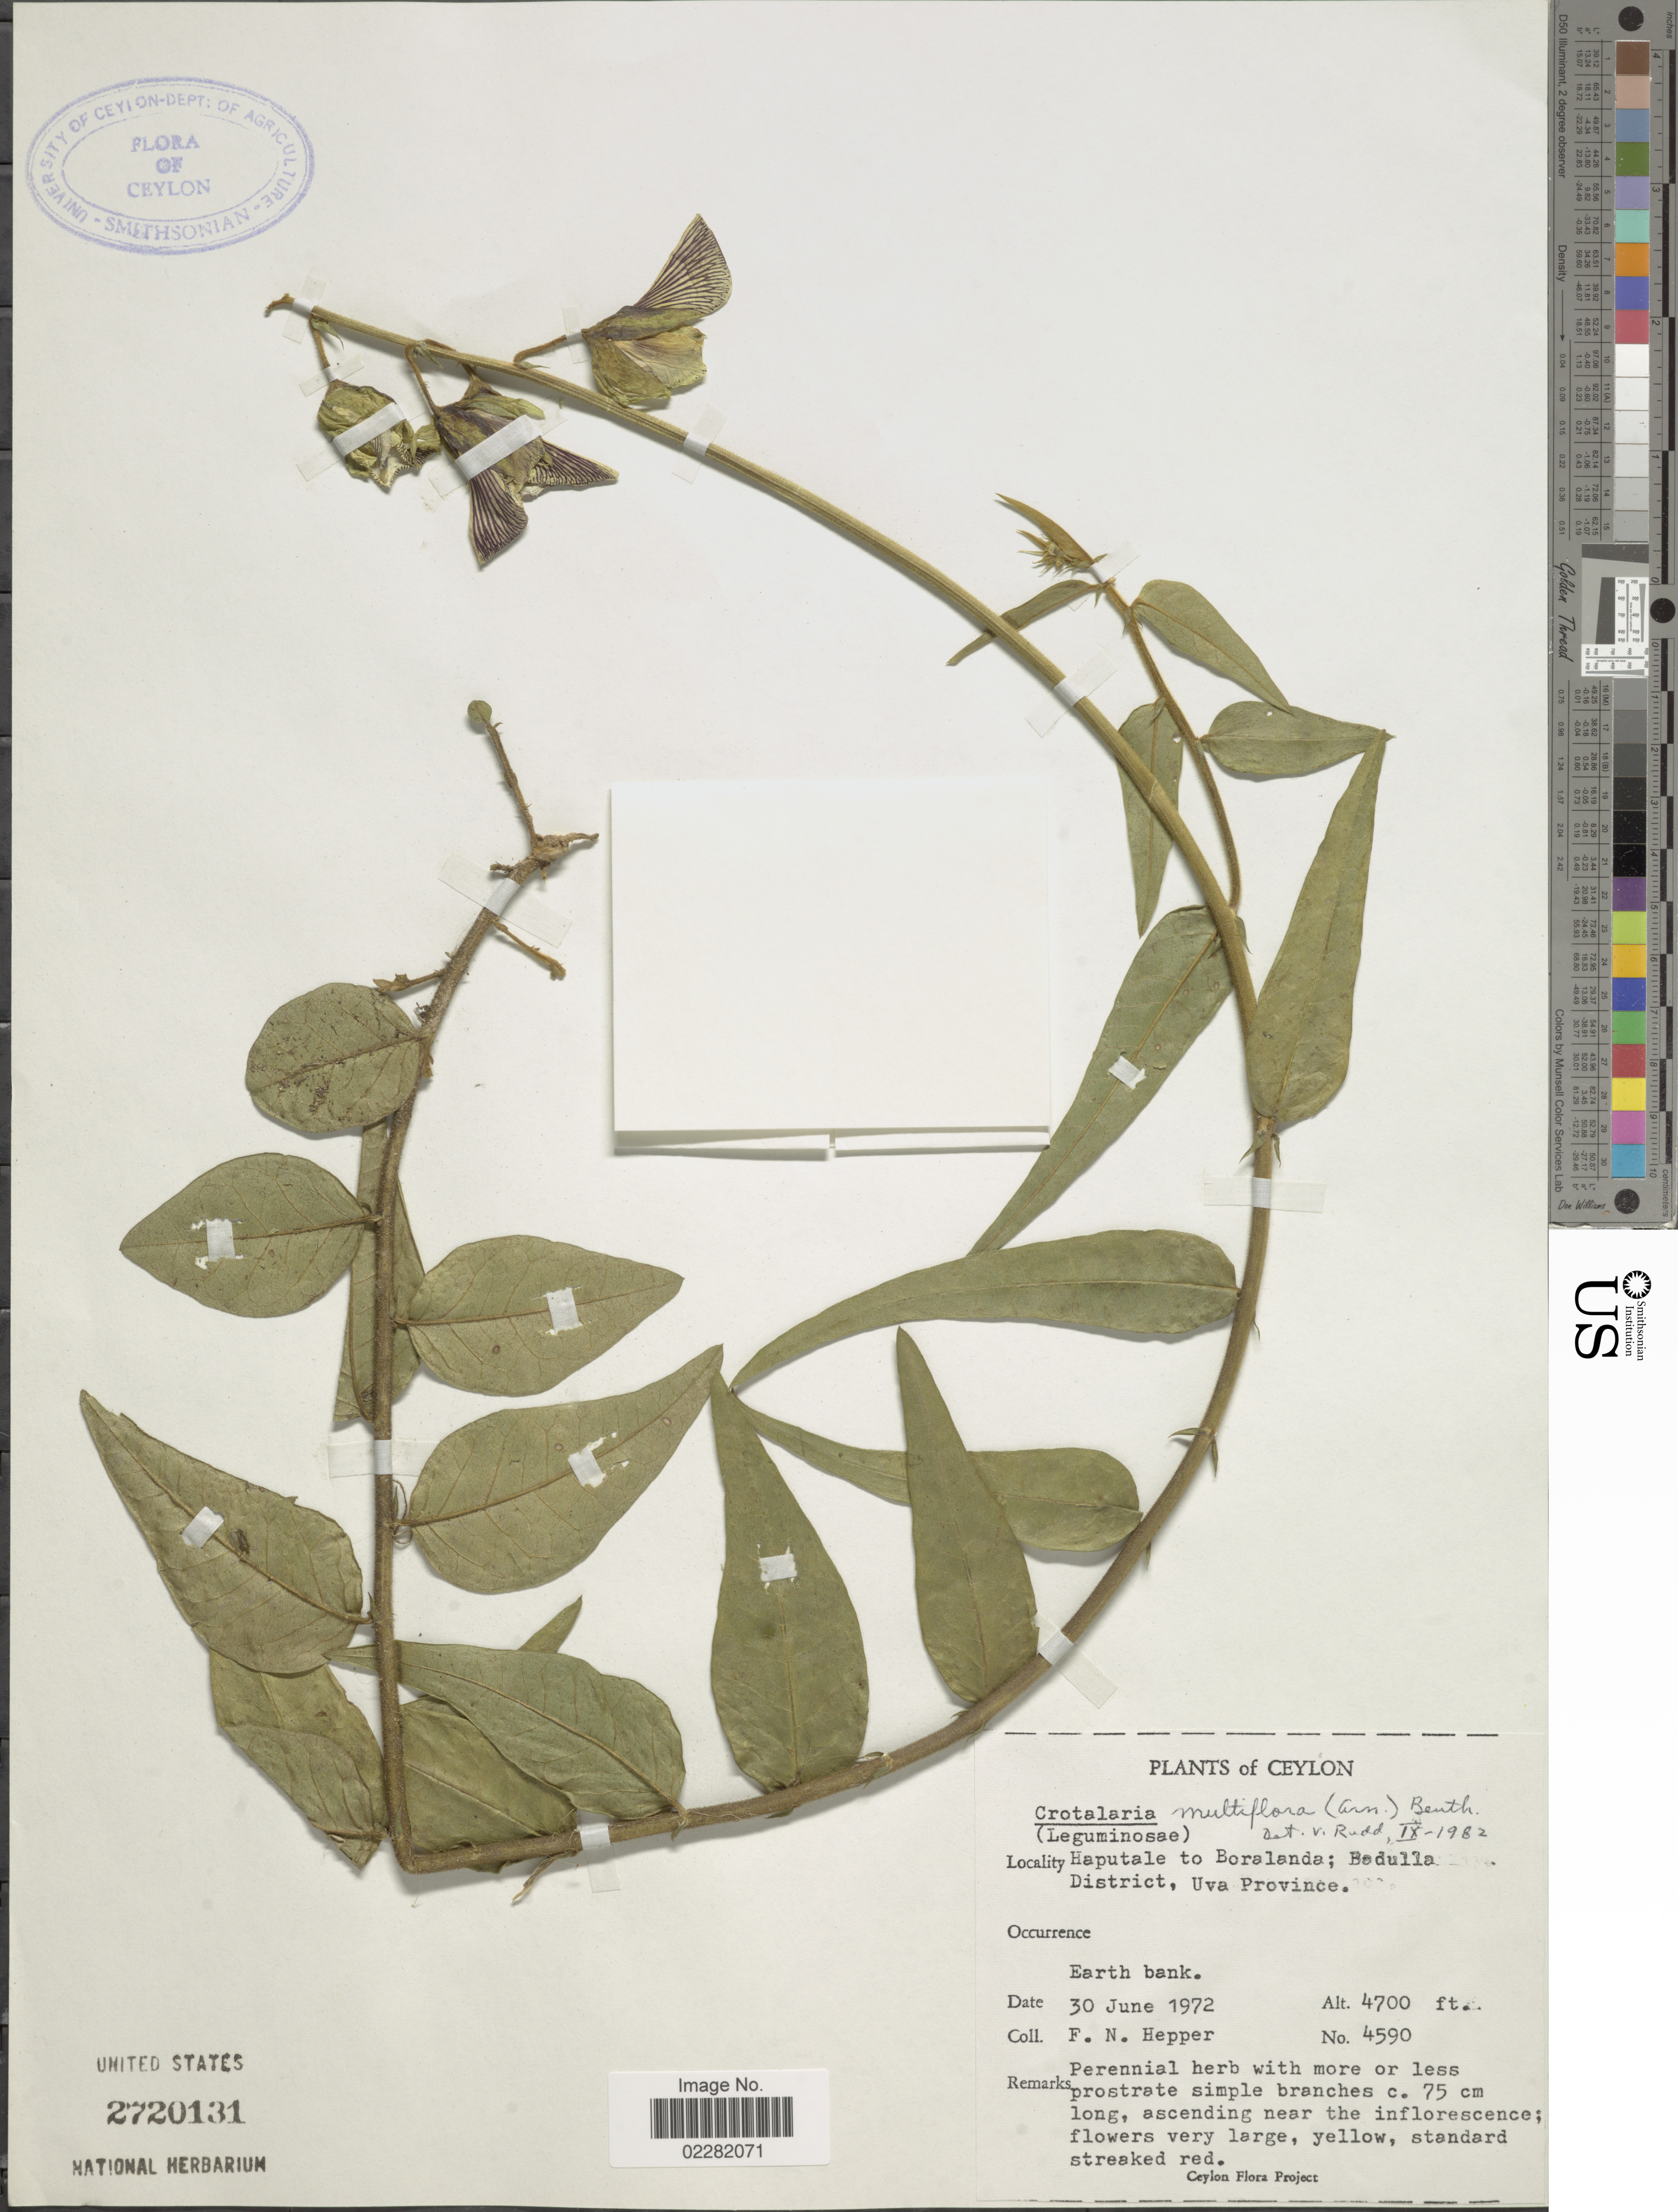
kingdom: Plantae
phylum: Tracheophyta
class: Magnoliopsida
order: Fabales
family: Fabaceae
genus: Crotalaria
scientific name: Crotalaria multiflora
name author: (Arn.) Benth.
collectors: F. Hepper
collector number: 4590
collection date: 1972-06-30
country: Sri Lanka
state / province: Uva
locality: Ceylon, Haputale to Boralanda; Badulla District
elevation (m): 1433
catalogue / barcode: US 2720131